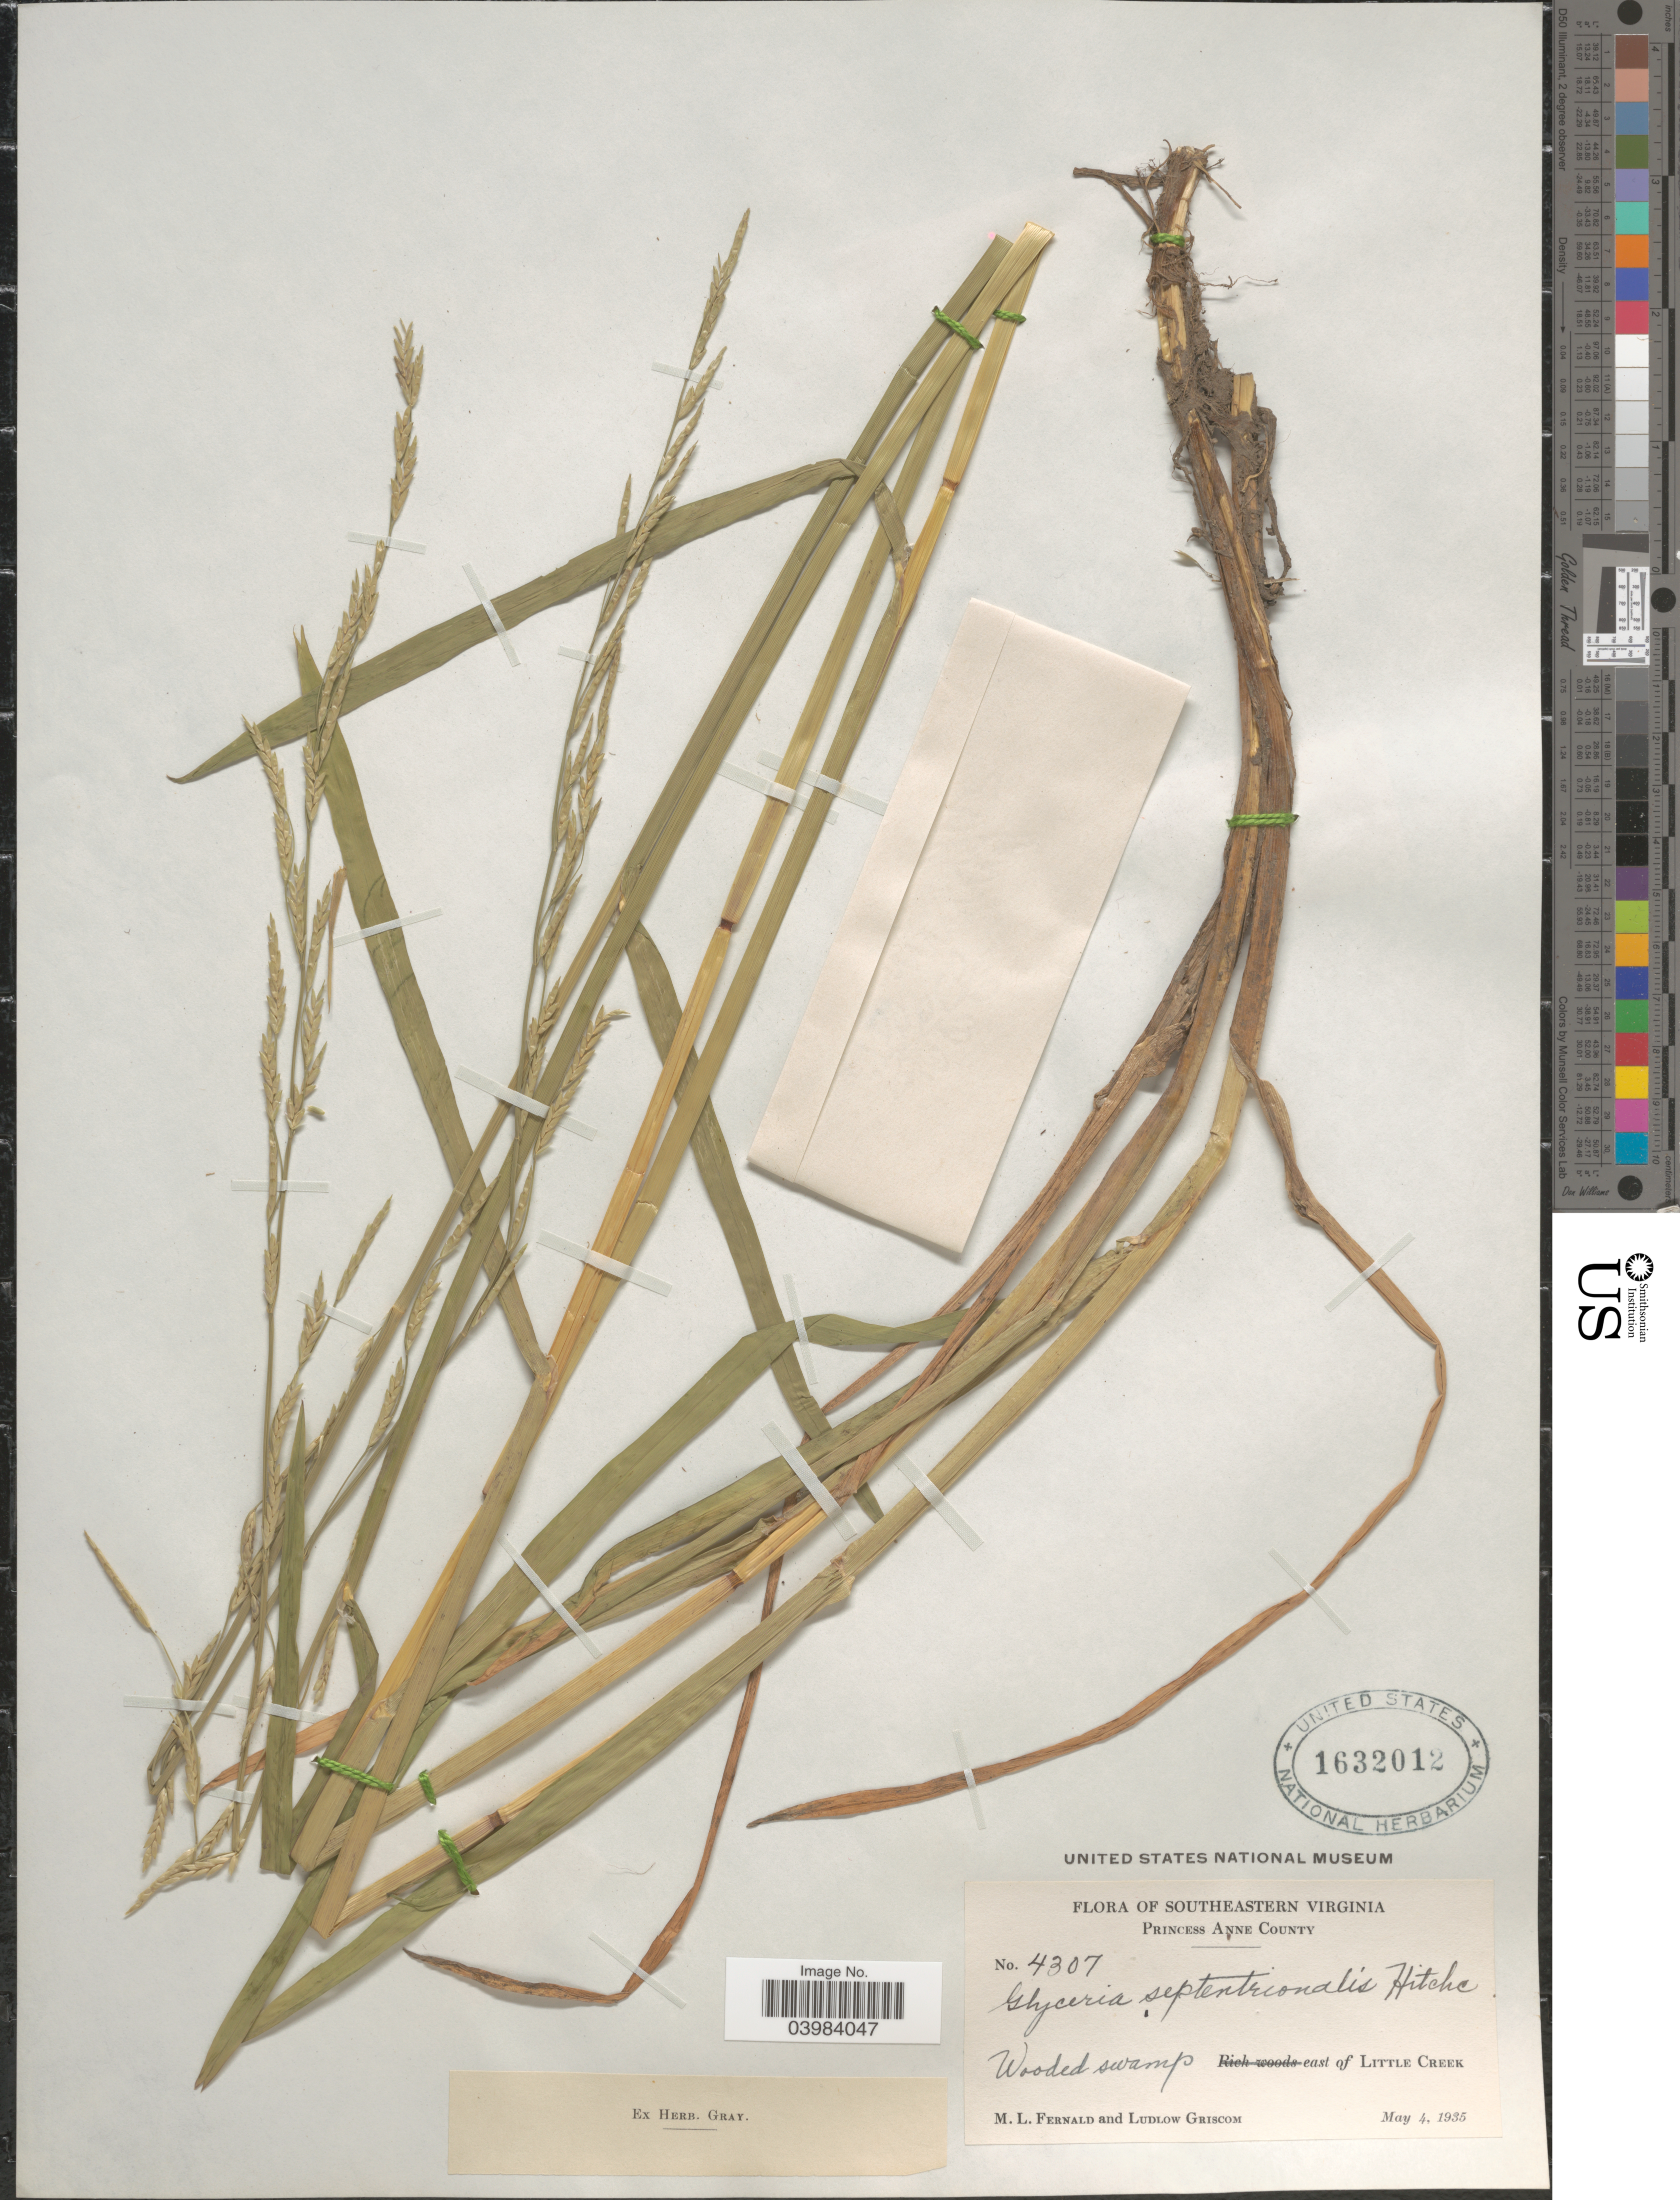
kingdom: Plantae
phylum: Tracheophyta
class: Liliopsida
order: Poales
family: Poaceae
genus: Glyceria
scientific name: Glyceria septentrionalis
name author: Hitchc.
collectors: M. L. Fernald & L. Griscom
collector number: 4307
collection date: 1935-05-04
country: United States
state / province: Virginia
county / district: City of Virginia Beach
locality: Southeastern Virginia. Princess Anne County. Wooded swamp east of Little Creek.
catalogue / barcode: US 1632012